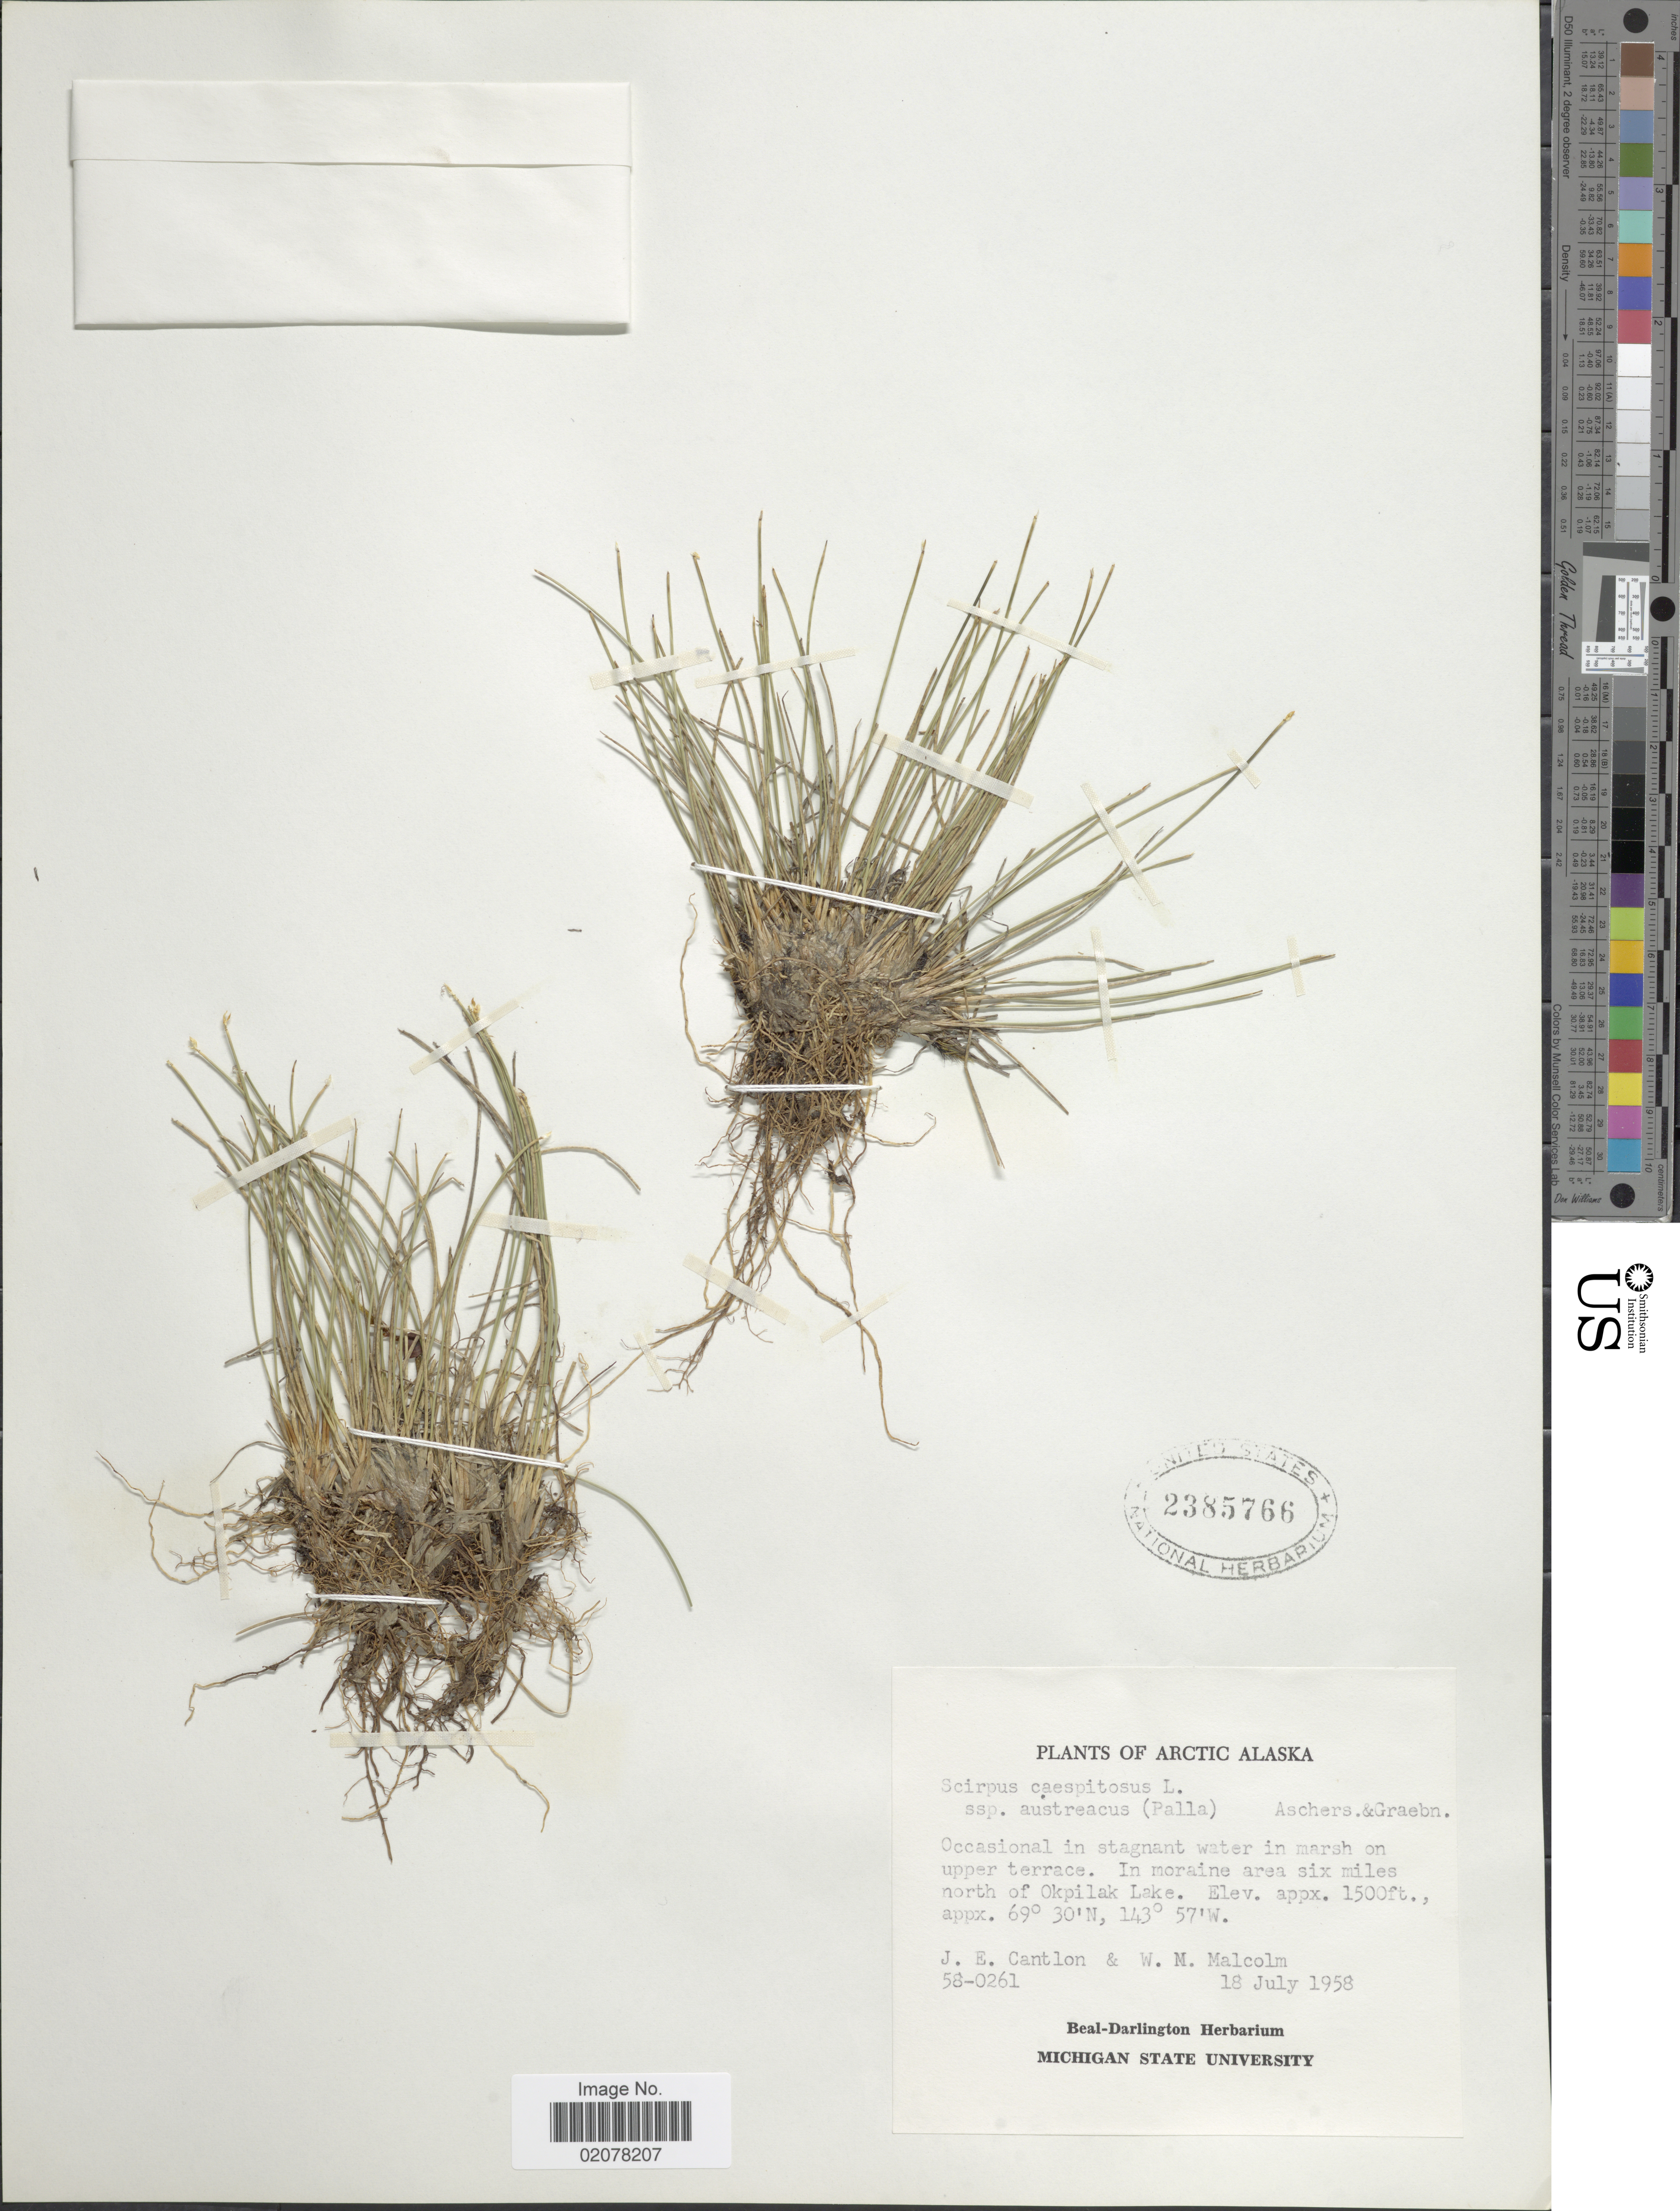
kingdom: Plantae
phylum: Tracheophyta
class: Liliopsida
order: Poales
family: Cyperaceae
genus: Trichophorum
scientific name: Trichophorum cespitosum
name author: (L.) Hartm.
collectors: J. Cantlon & W. Malcolm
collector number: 58-0261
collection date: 1958-07-18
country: United States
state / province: Alaska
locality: Arctic Alaska, occasional in stagnant water in marsh on upper terrace, in moraine area six miles north of Okpilak Lake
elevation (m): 457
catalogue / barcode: US 2385766